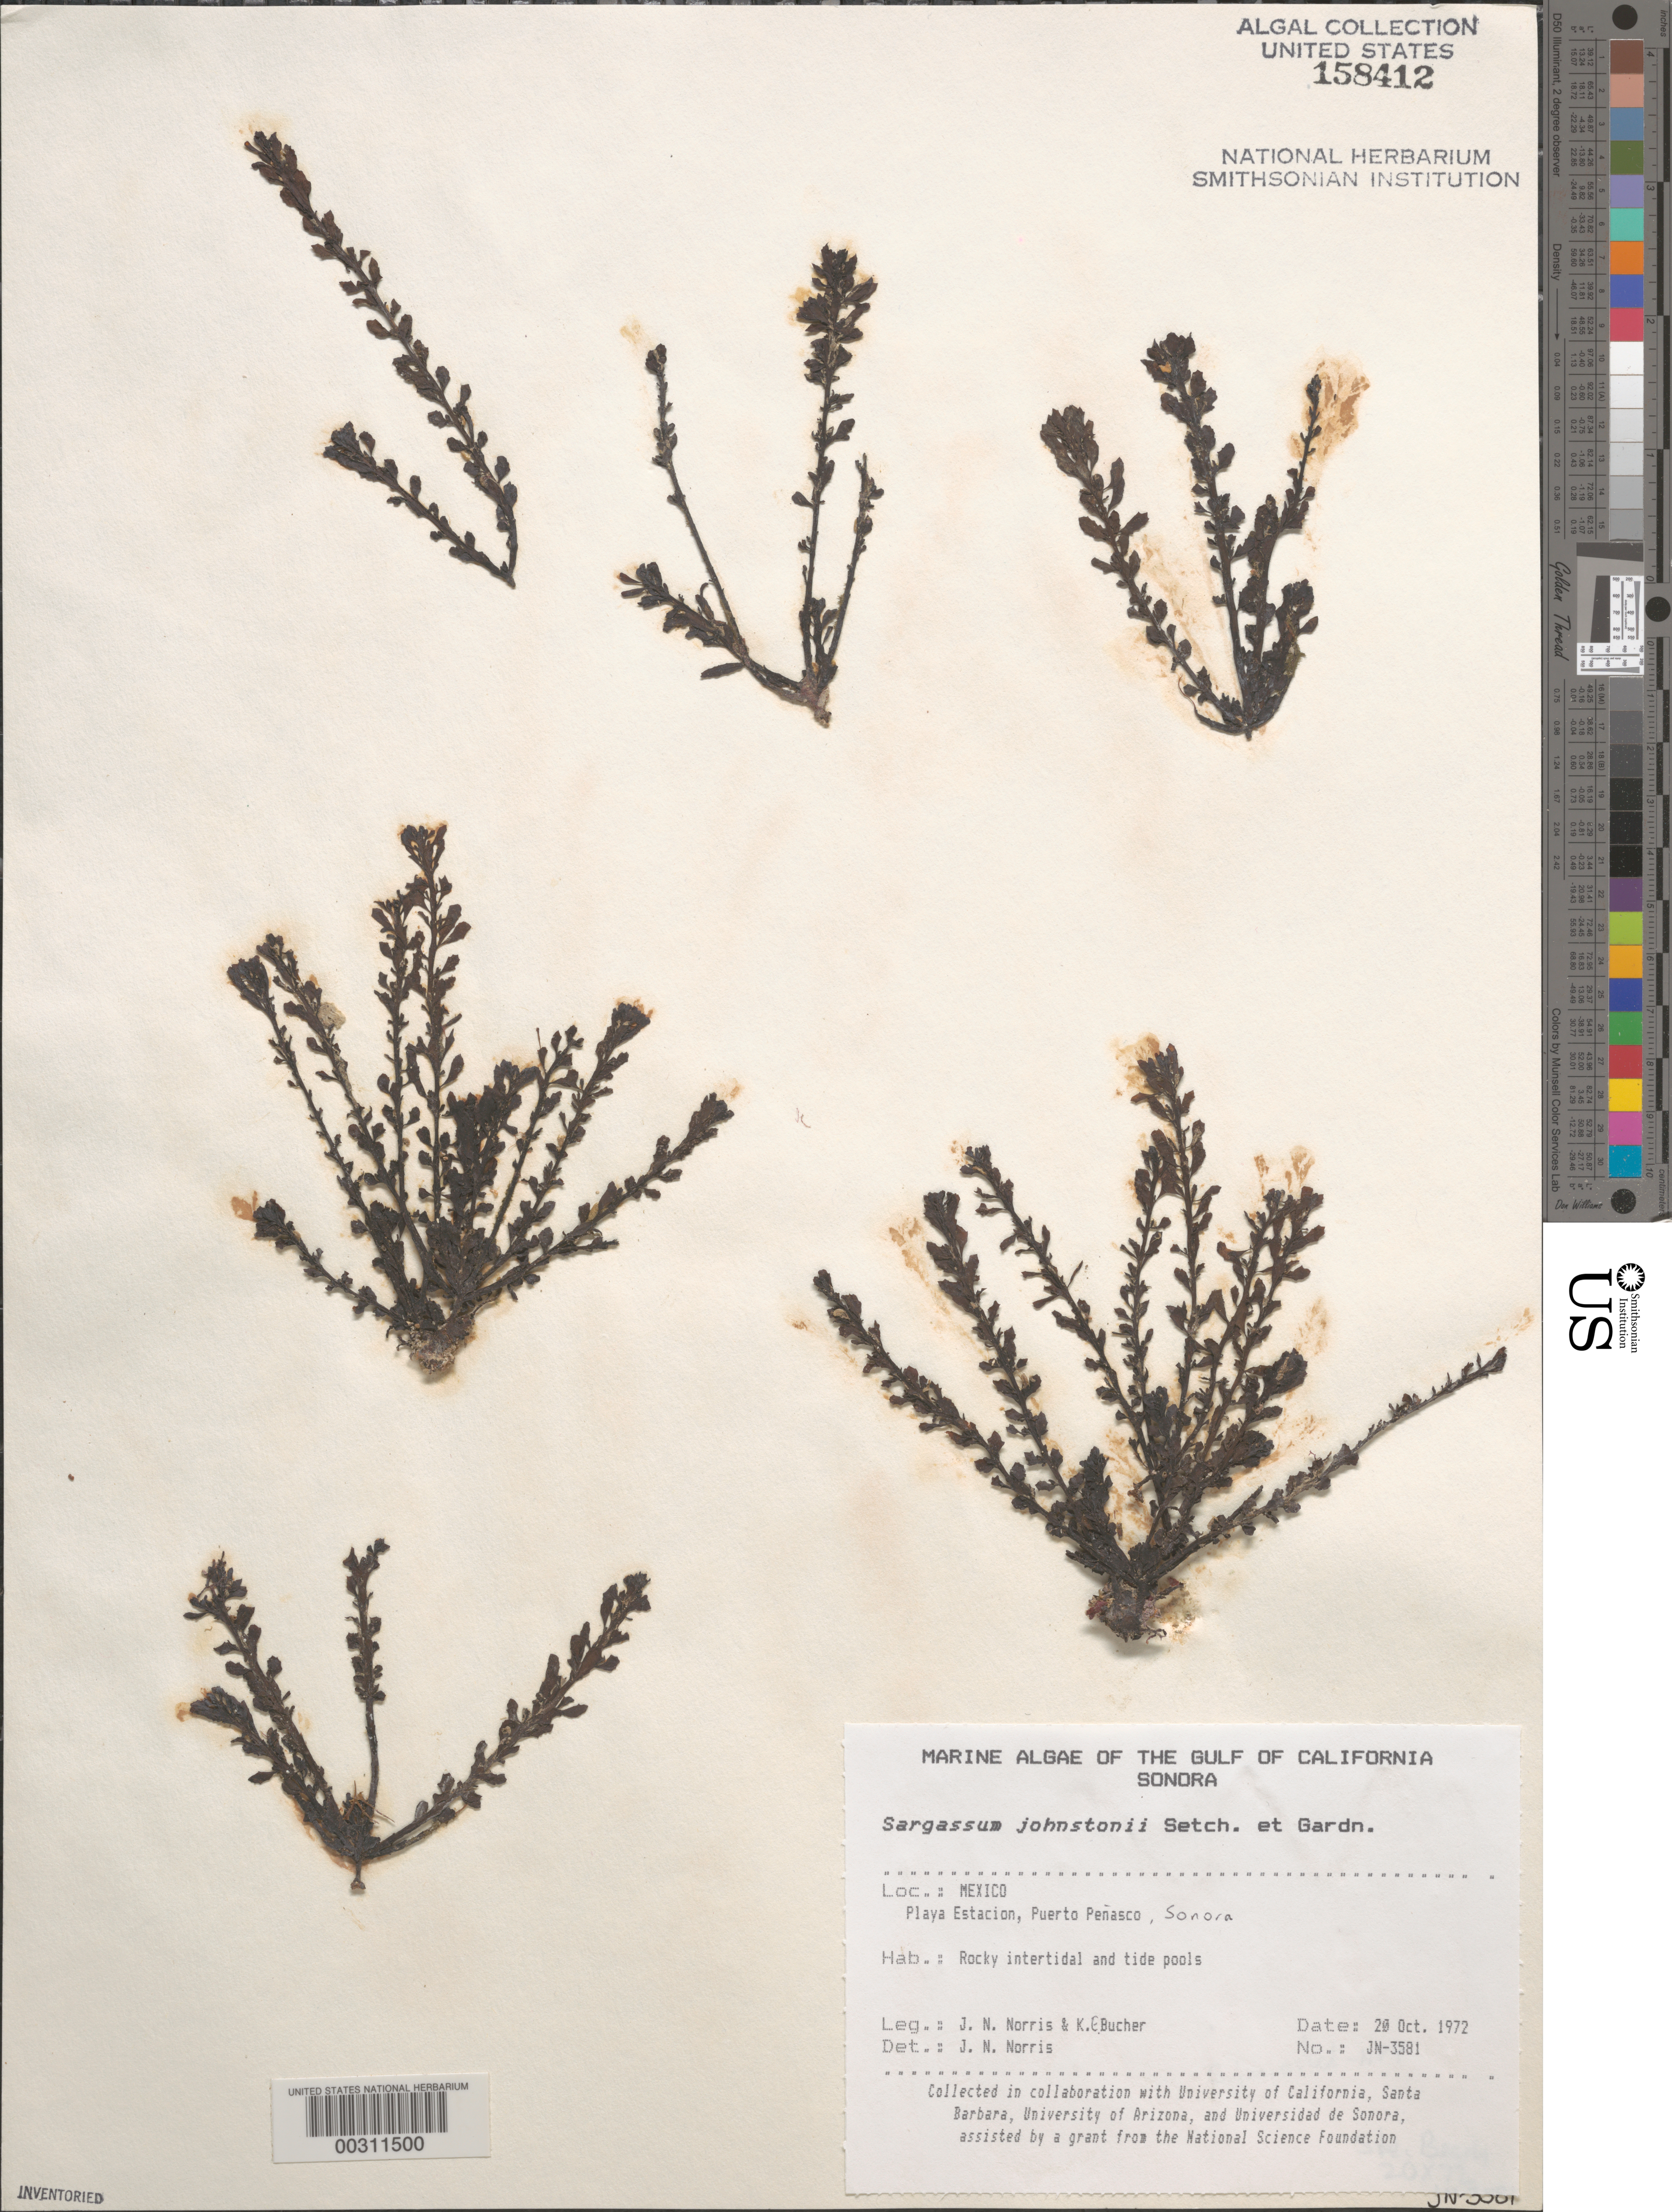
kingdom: Chromista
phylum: Ochrophyta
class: Phaeophyceae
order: Fucales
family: Sargassaceae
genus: Sargassum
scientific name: Sargassum johnstonii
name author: Setchell & N.L. Gardner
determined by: Norris, James N.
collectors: J. N. Norris & K. E. Bucher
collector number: JN-3581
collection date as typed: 20 Oct 1972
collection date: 1972-10-20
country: Mexico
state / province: Sonora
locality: Playa Estacion, Puerto Penasco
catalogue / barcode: US 158412